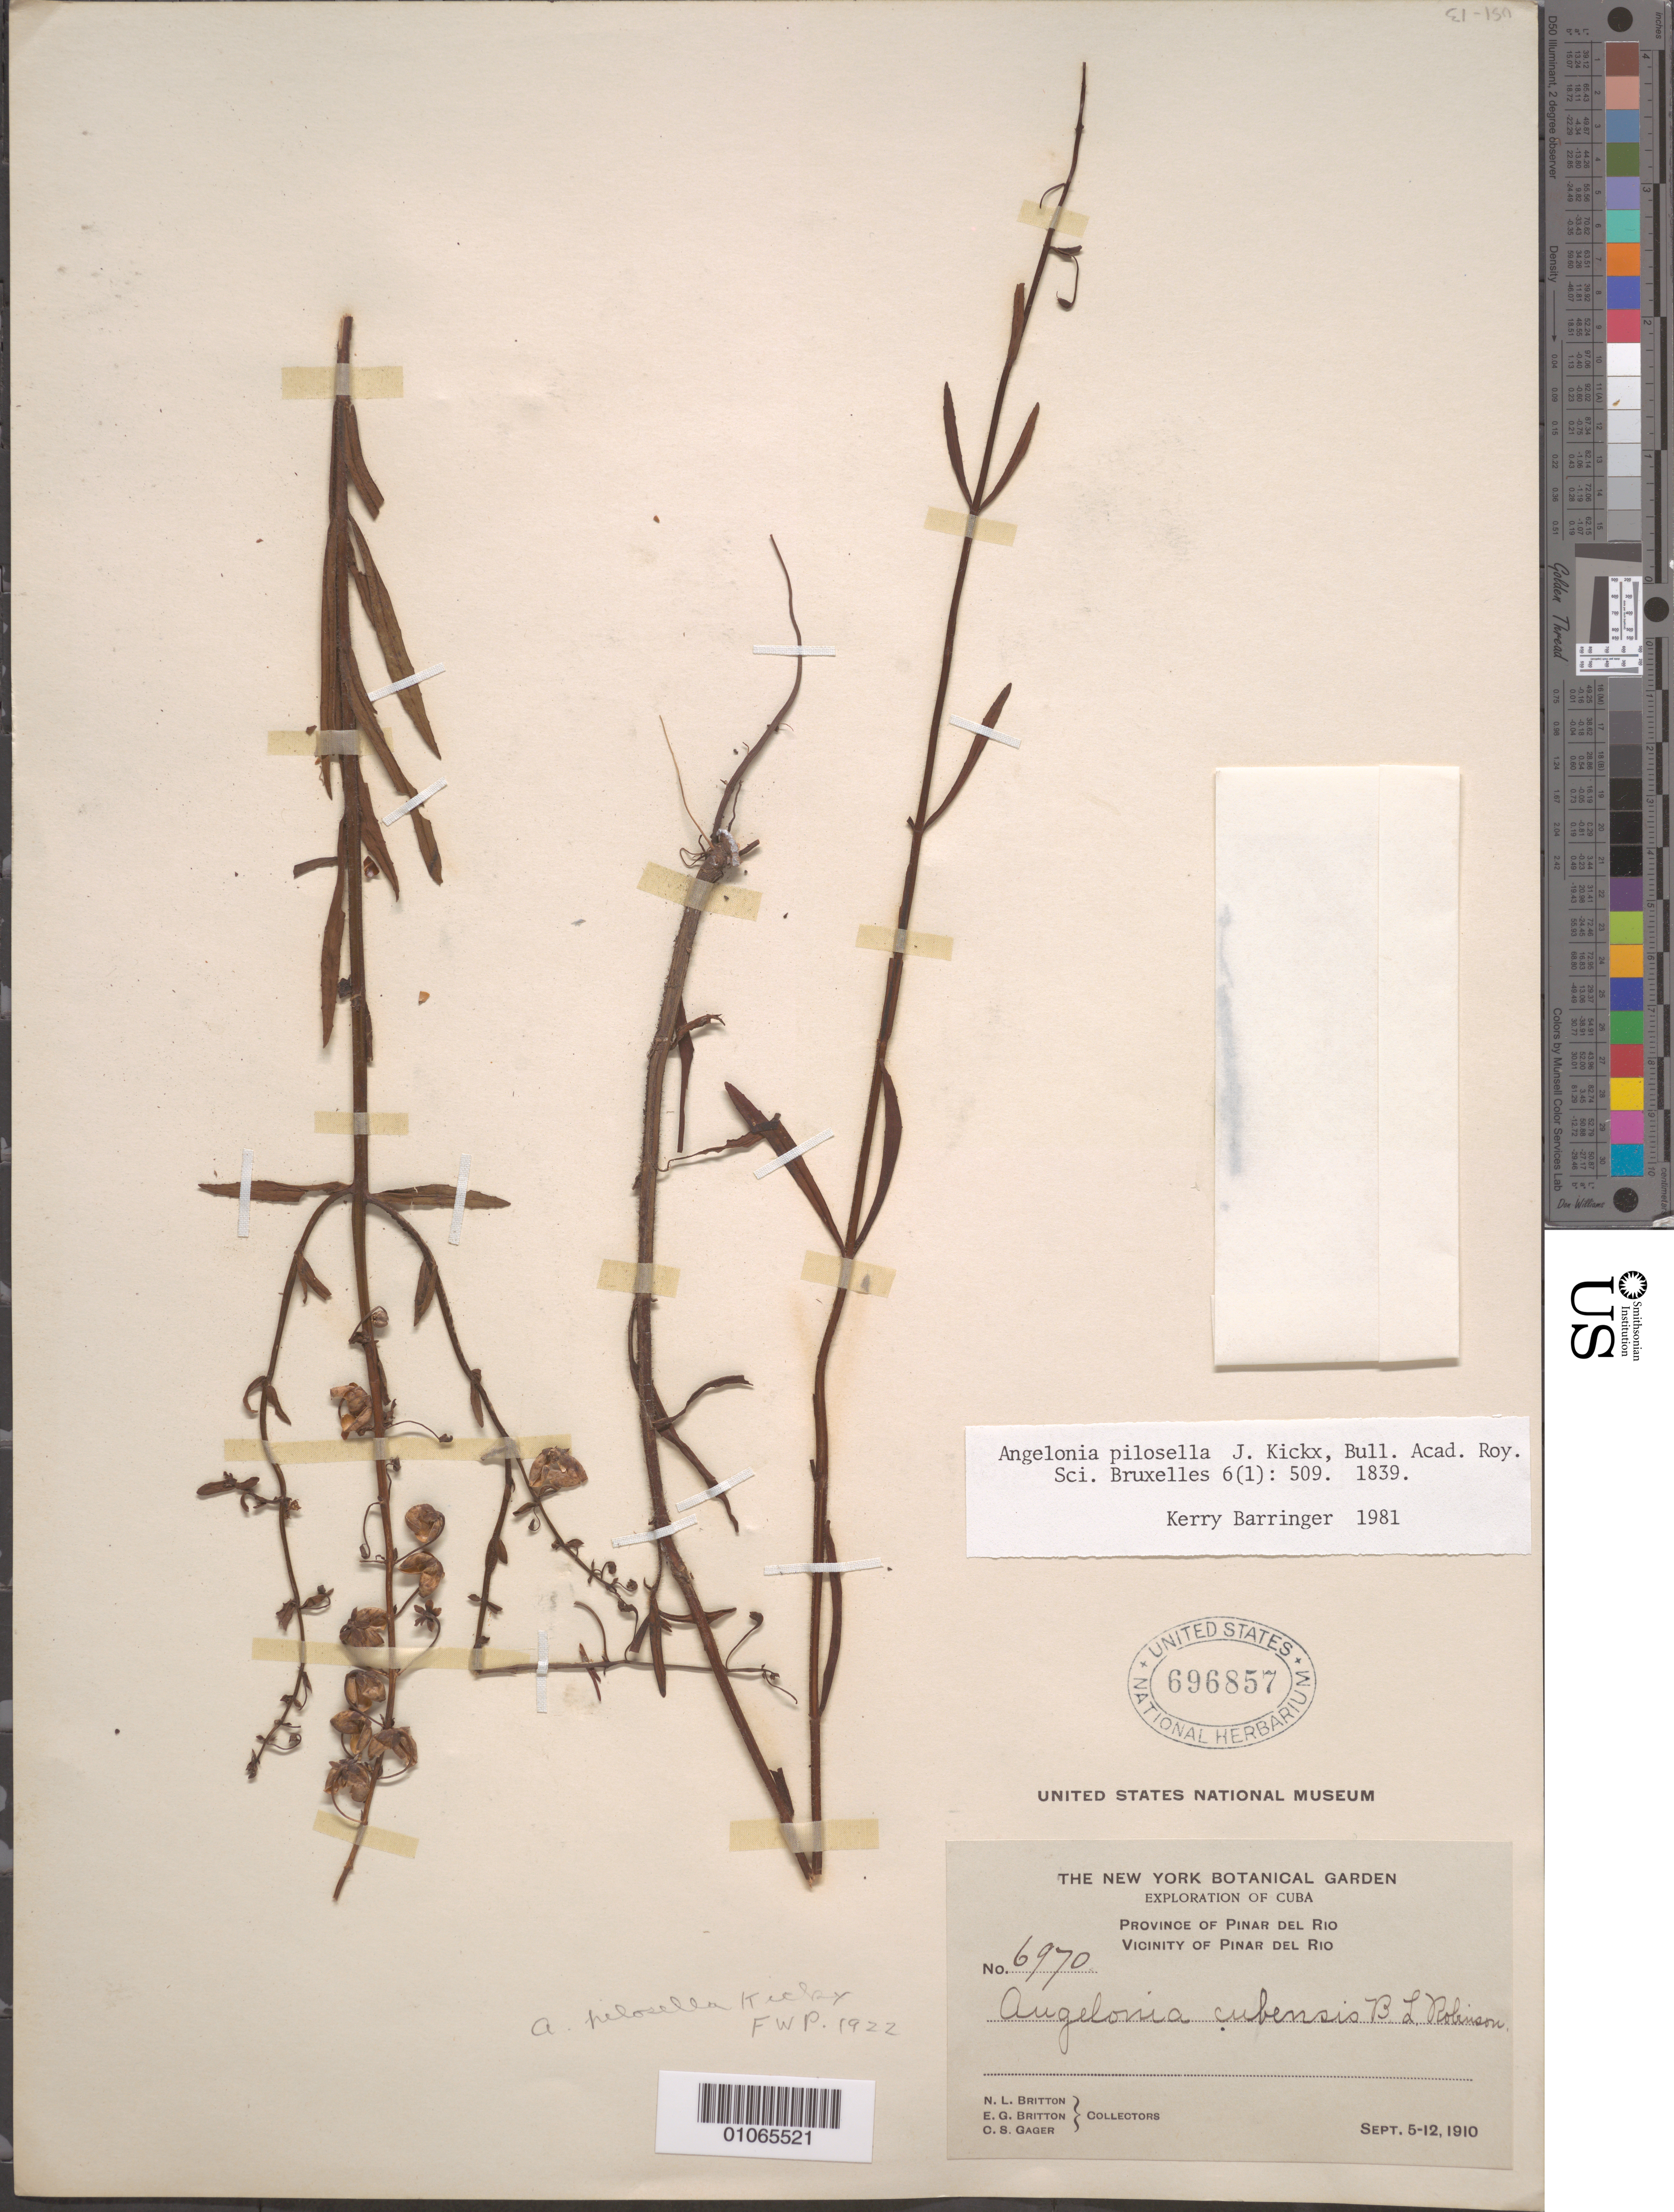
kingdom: Plantae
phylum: Tracheophyta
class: Magnoliopsida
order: Lamiales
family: Plantaginaceae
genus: Angelonia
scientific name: Angelonia pilosella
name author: J. Kickx f.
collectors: N. Britton, E. G. Britton & C. Gager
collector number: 6970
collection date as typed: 05 Sep 1910 to 12 Sep 1910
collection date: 1910-09-05/1910-09-12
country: Cuba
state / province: Pinar del Rio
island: Cuba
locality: Vicinity of Pinar del Rio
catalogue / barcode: US 696857